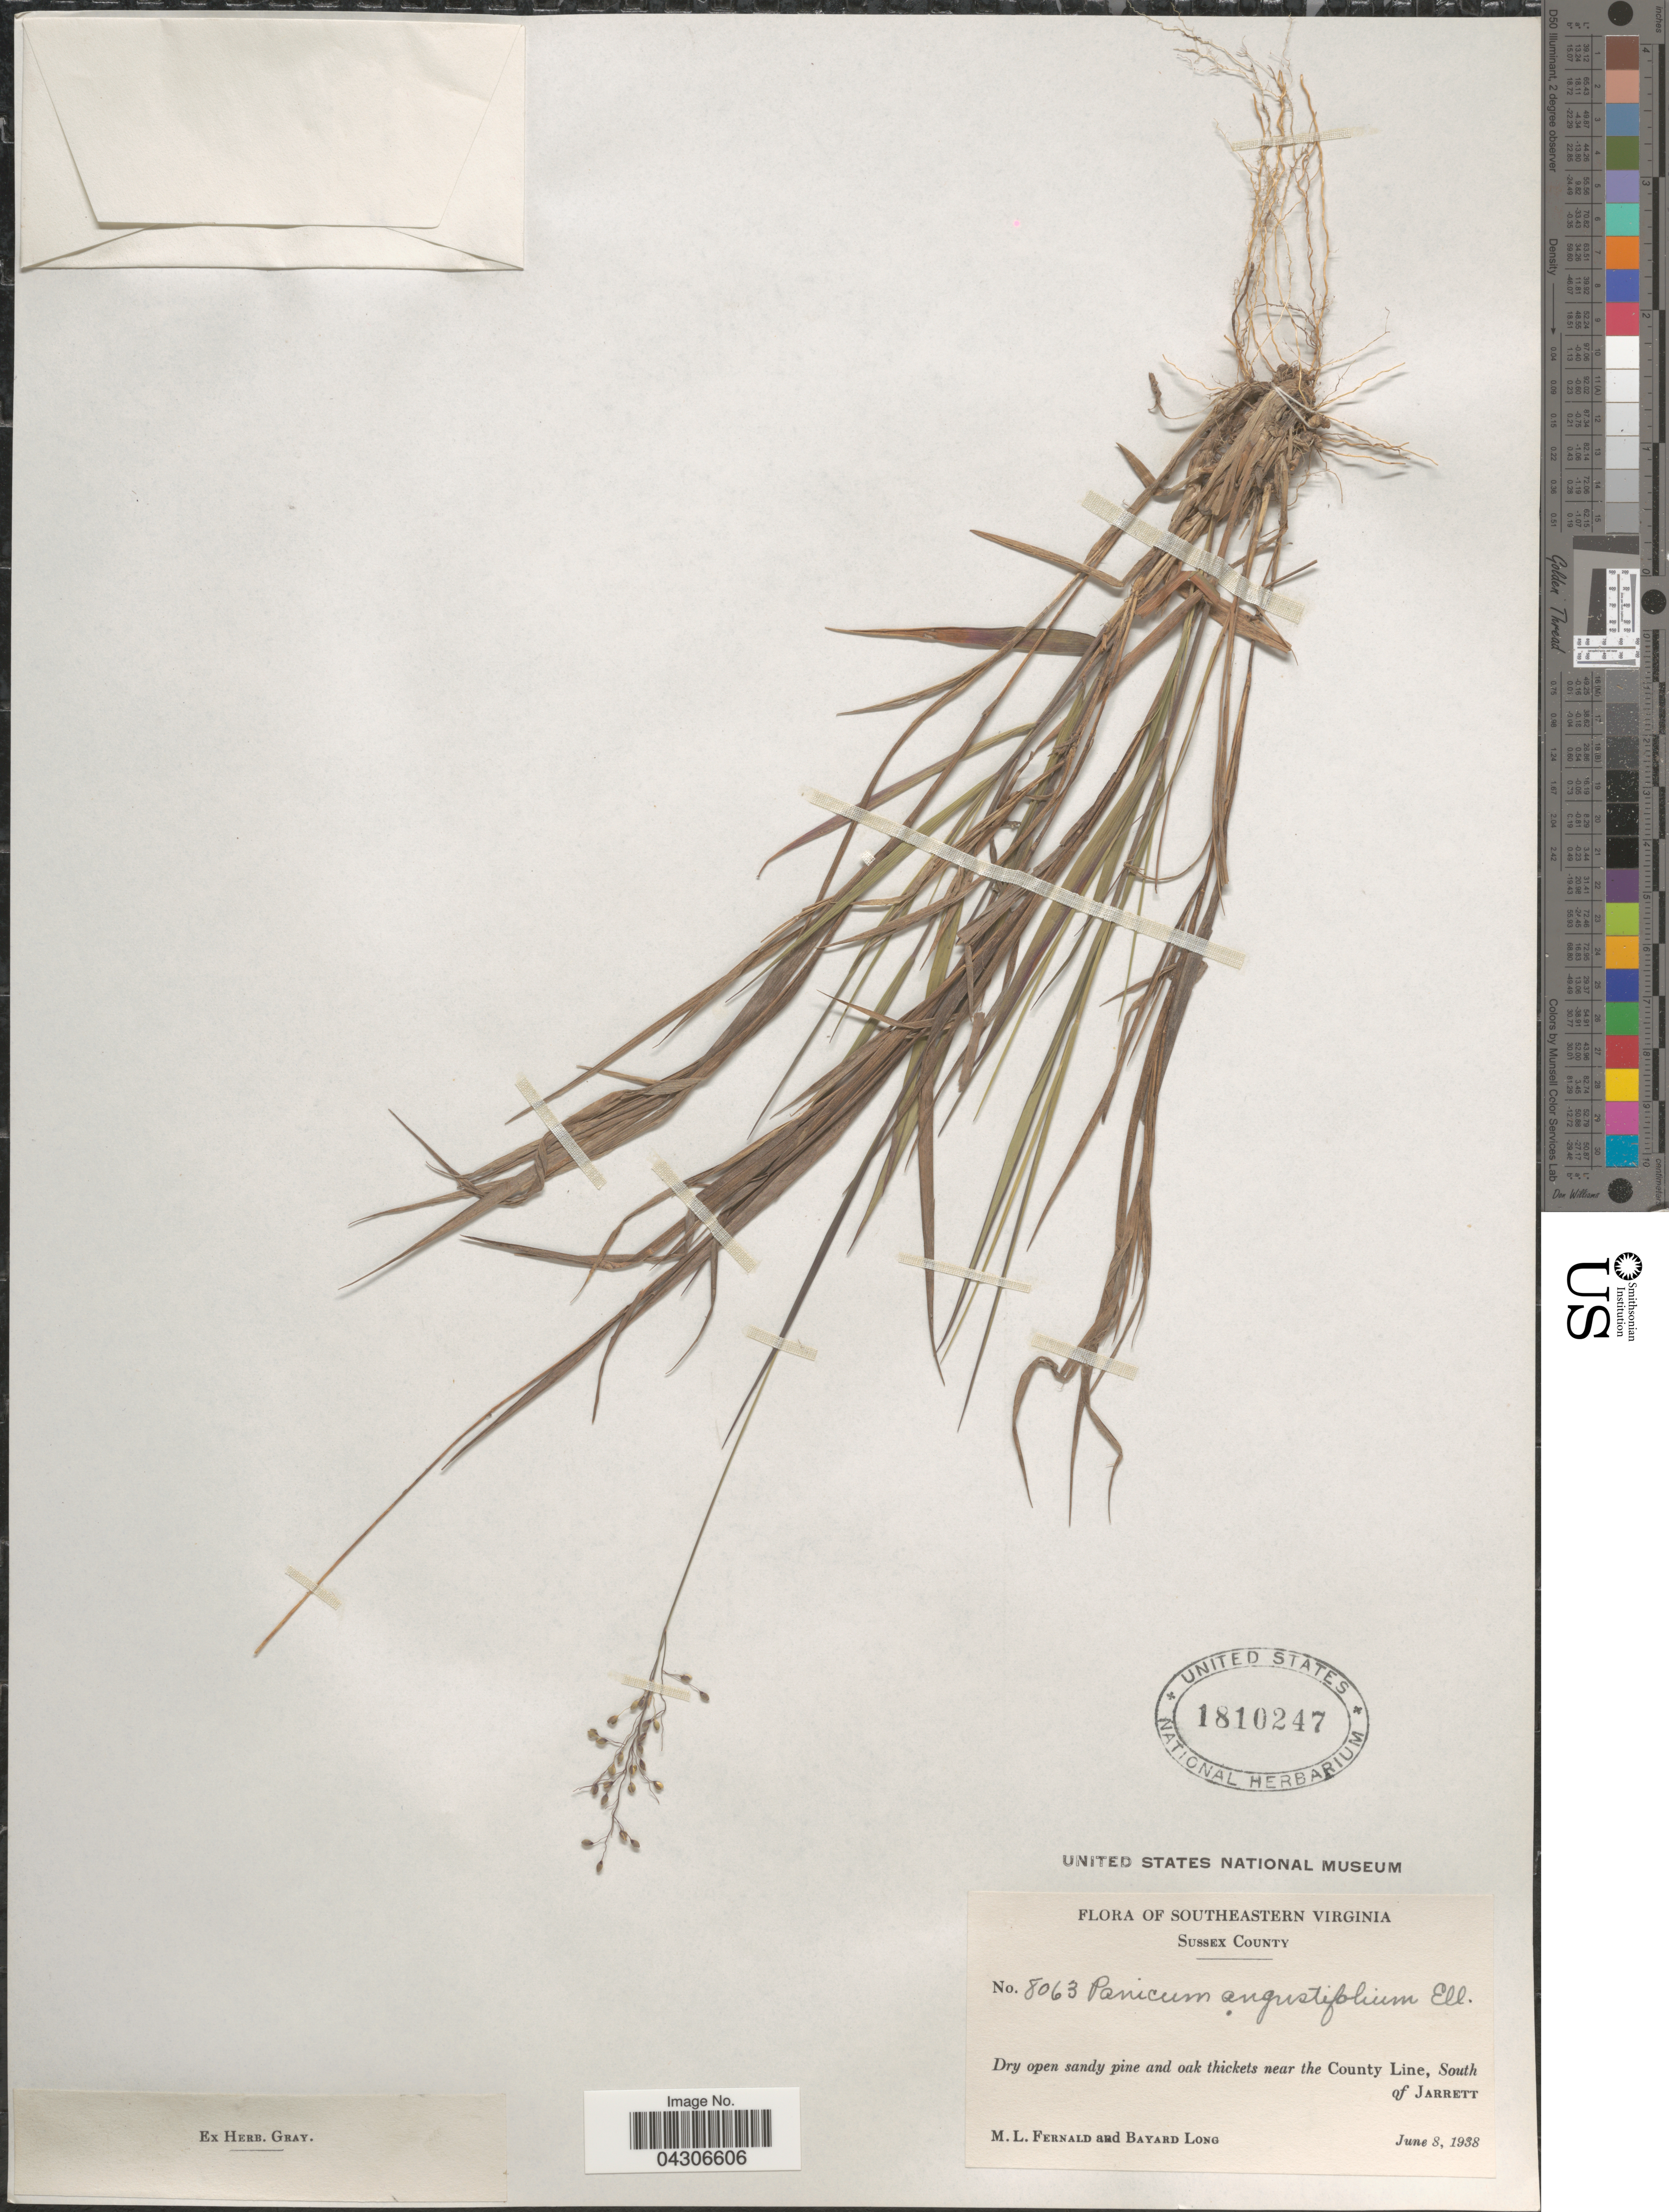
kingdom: Plantae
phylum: Tracheophyta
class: Liliopsida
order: Poales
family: Poaceae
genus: Dichanthelium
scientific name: Dichanthelium aciculare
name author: (Desv. ex Poir.) Gould & C.A. Clark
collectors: M. L. Fernald & B. Long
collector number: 8063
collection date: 1938-06-08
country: United States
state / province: Virginia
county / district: Sussex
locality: Southeastern Virginia. Sussex County. Dry open sandy pine and oak thickets near County Line, South of Jarrett.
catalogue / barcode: US 1810247